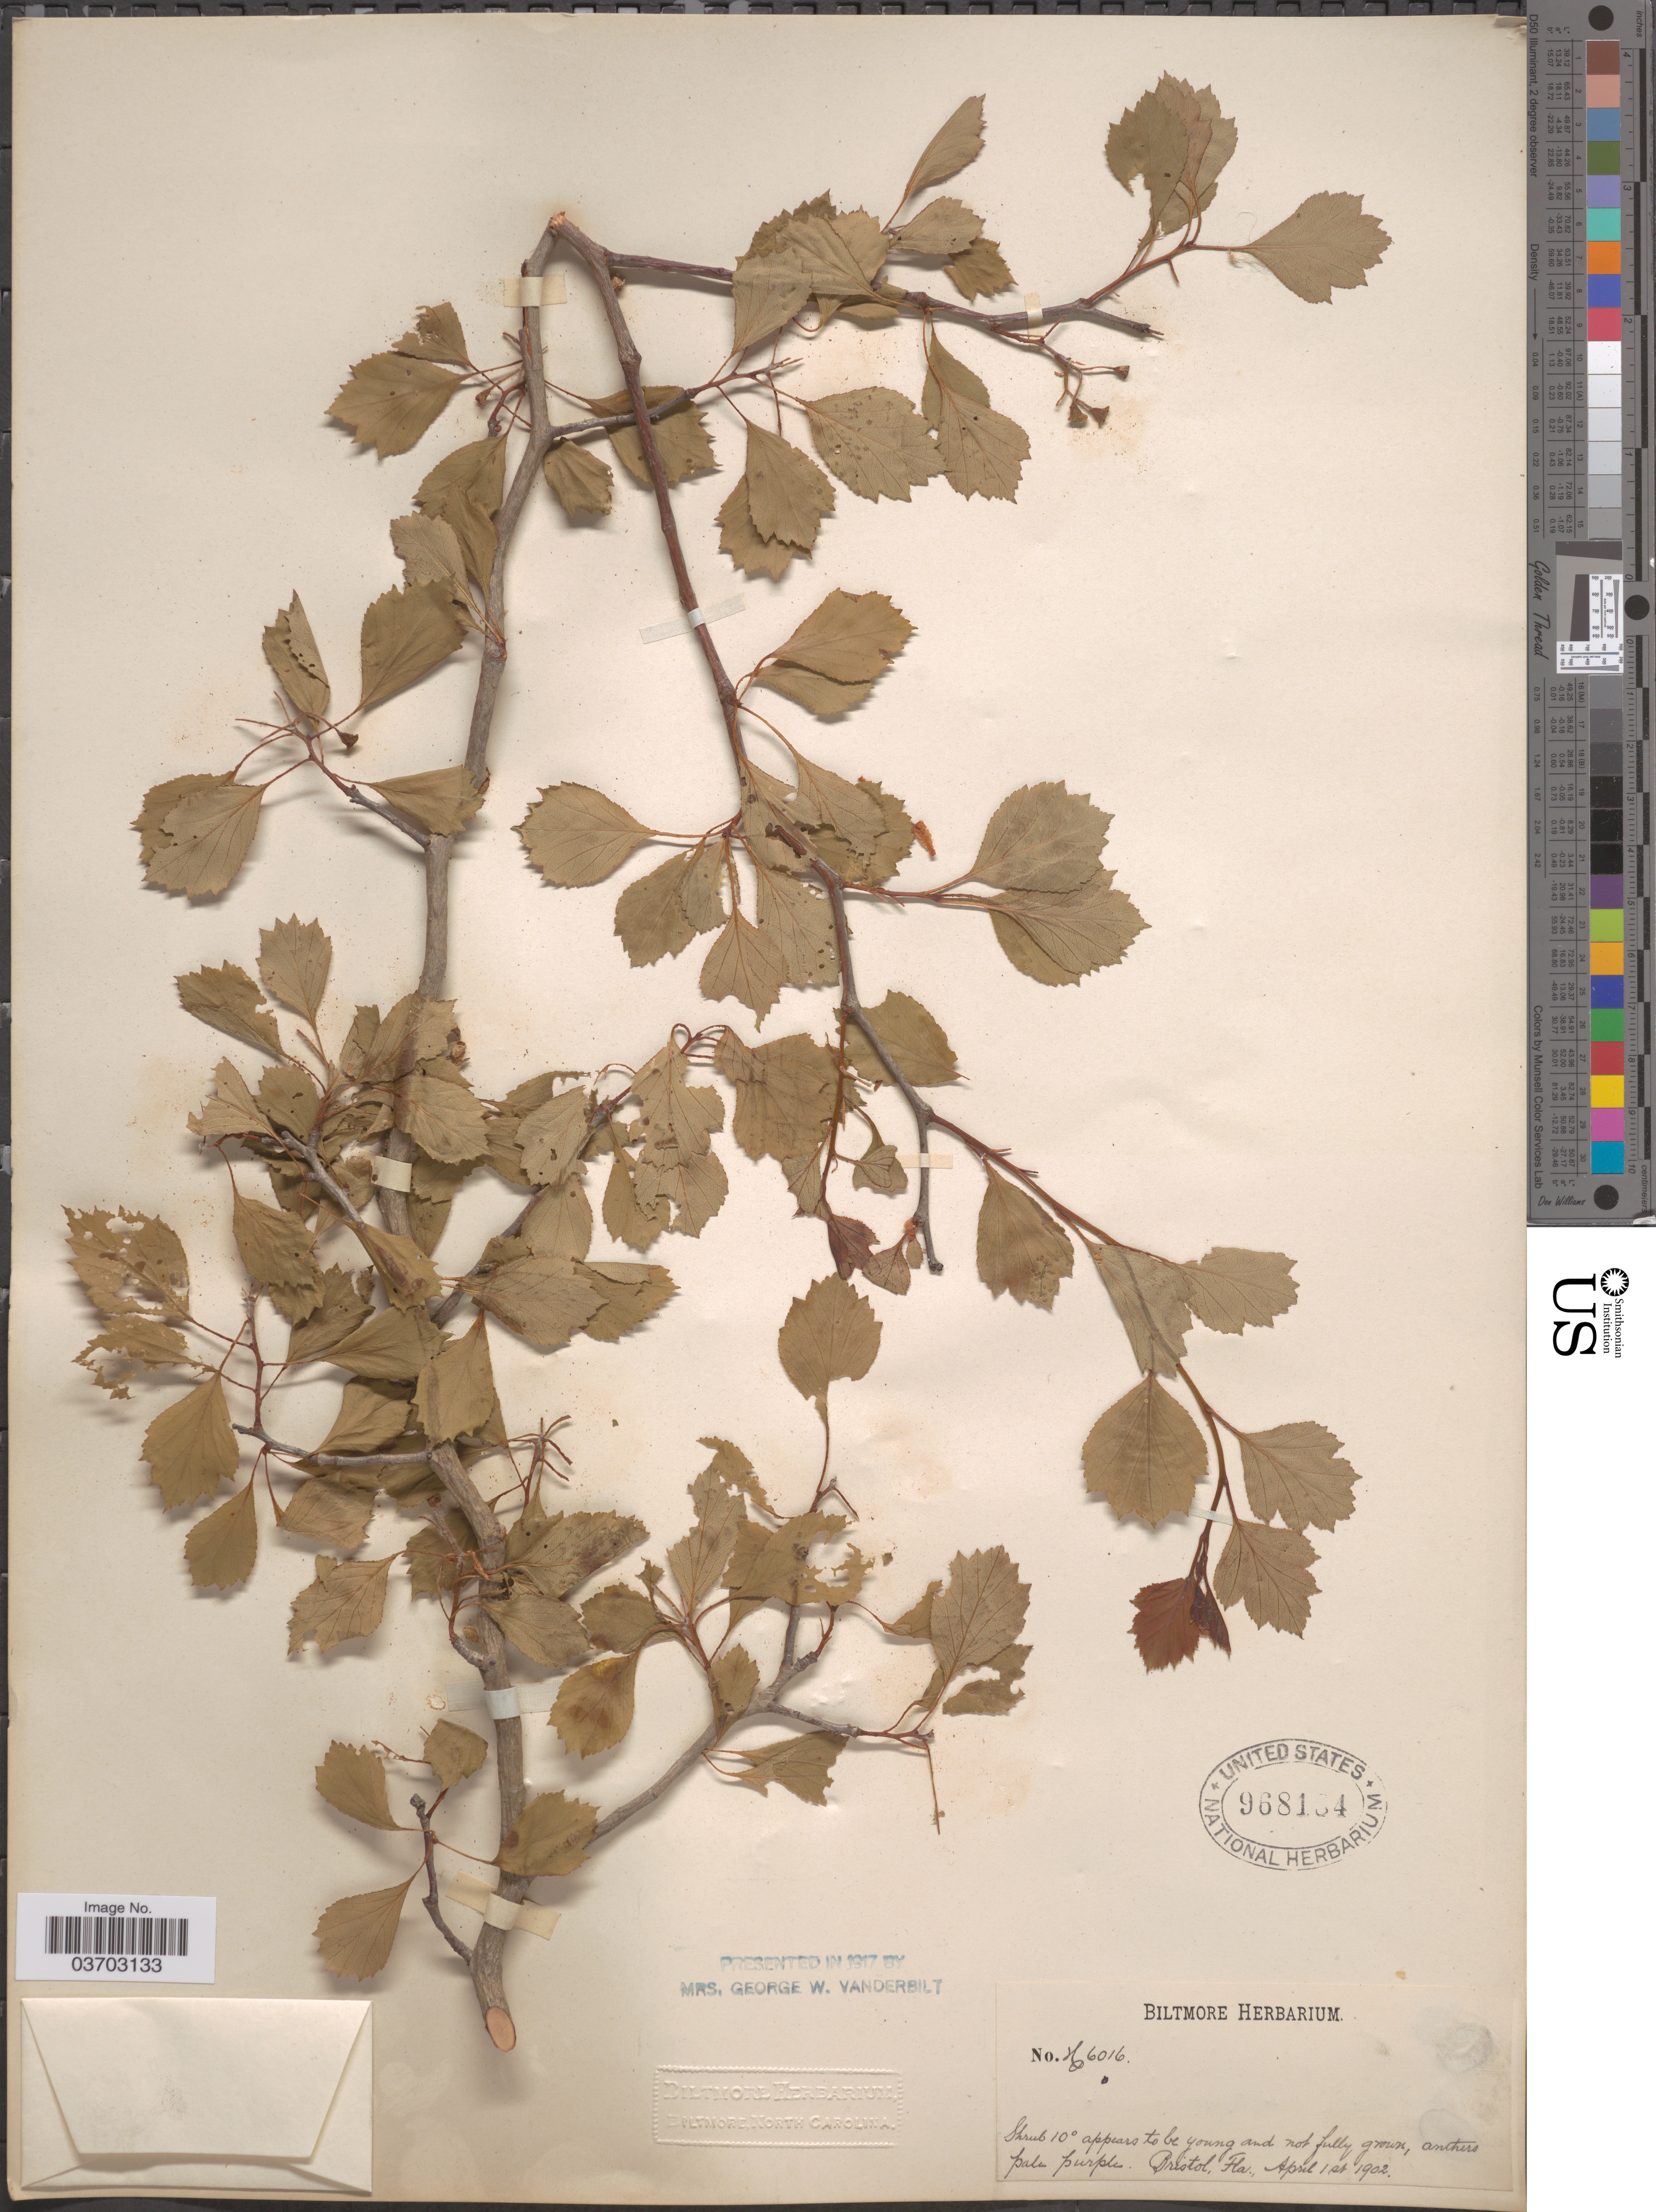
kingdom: Plantae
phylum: Tracheophyta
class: Magnoliopsida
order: Rosales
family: Rosaceae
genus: Crataegus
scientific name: Crataegus sp.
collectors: ex herb. Biltmore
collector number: H6016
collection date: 1902-04-01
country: United States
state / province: Florida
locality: Bristol.